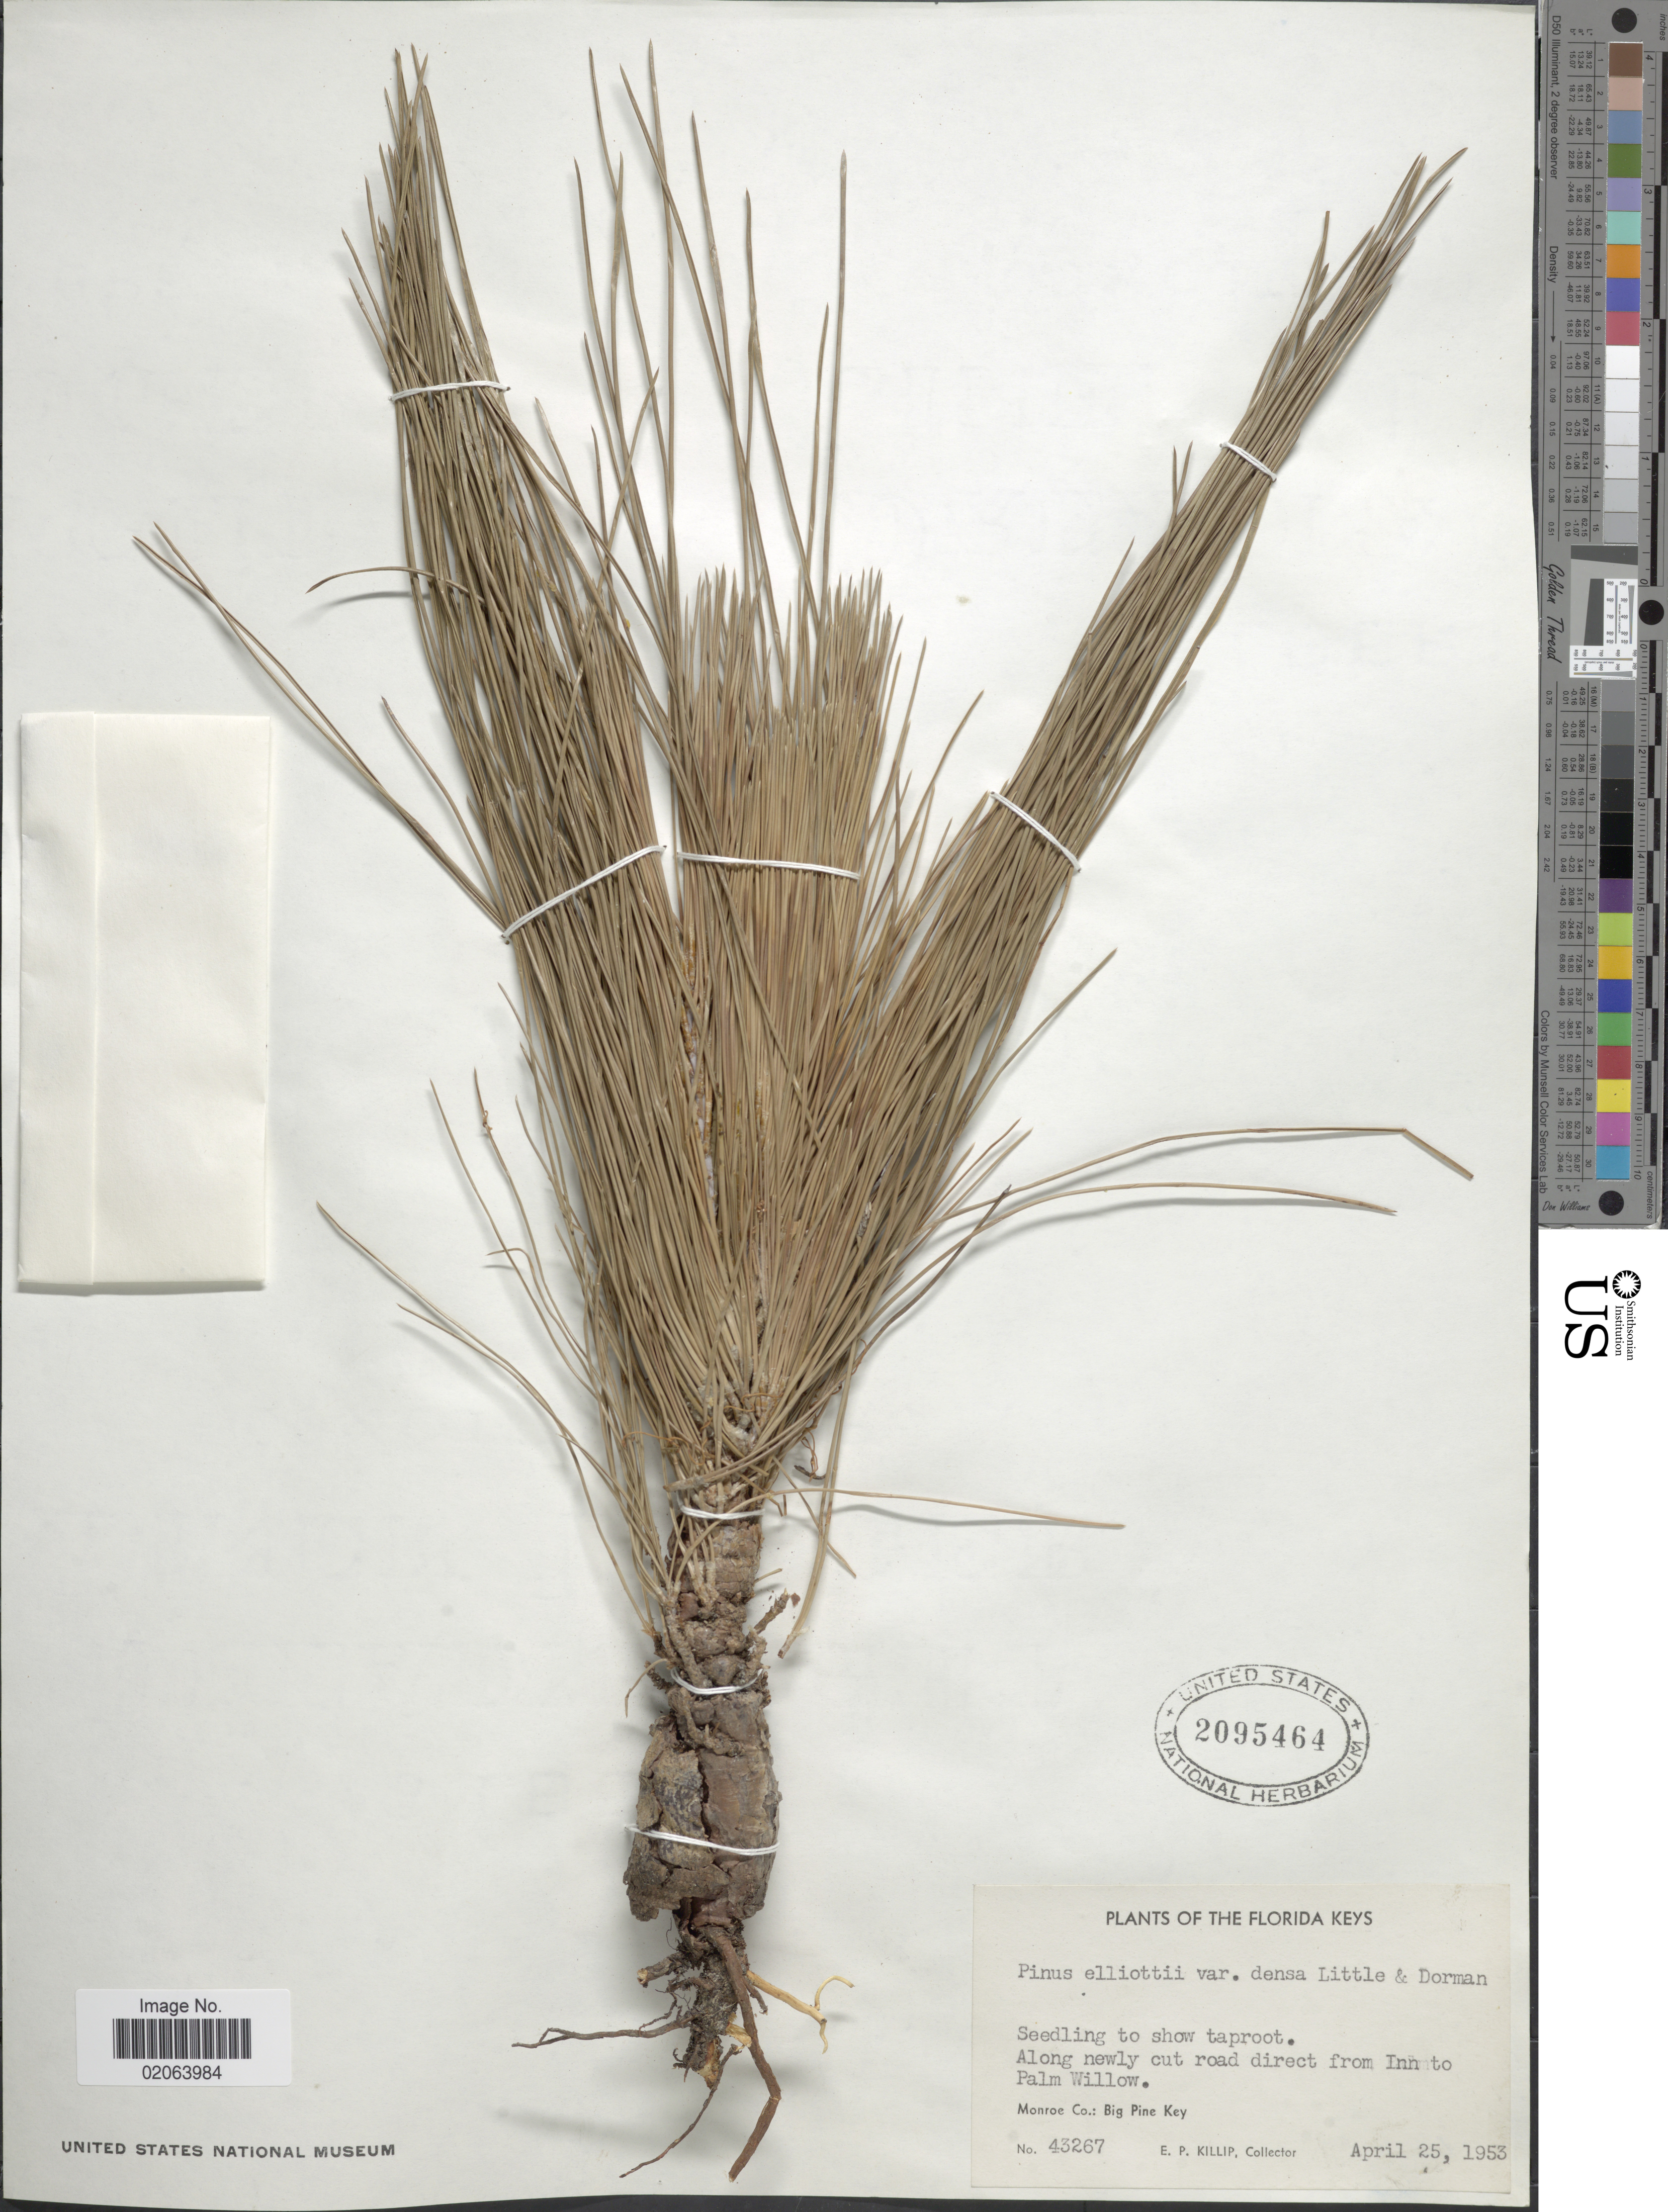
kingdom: Plantae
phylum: Tracheophyta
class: Pinopsida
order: Pinales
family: Pinaceae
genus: Pinus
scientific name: Pinus elliottii var. densa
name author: Little & K.W. Dorman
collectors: E. P. Killip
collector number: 43267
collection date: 1953-04-25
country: United States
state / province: Florida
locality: Florida Keys. from Inn to Palm Willow. Monroe Co.: Big Pine Key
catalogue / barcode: US 2095464